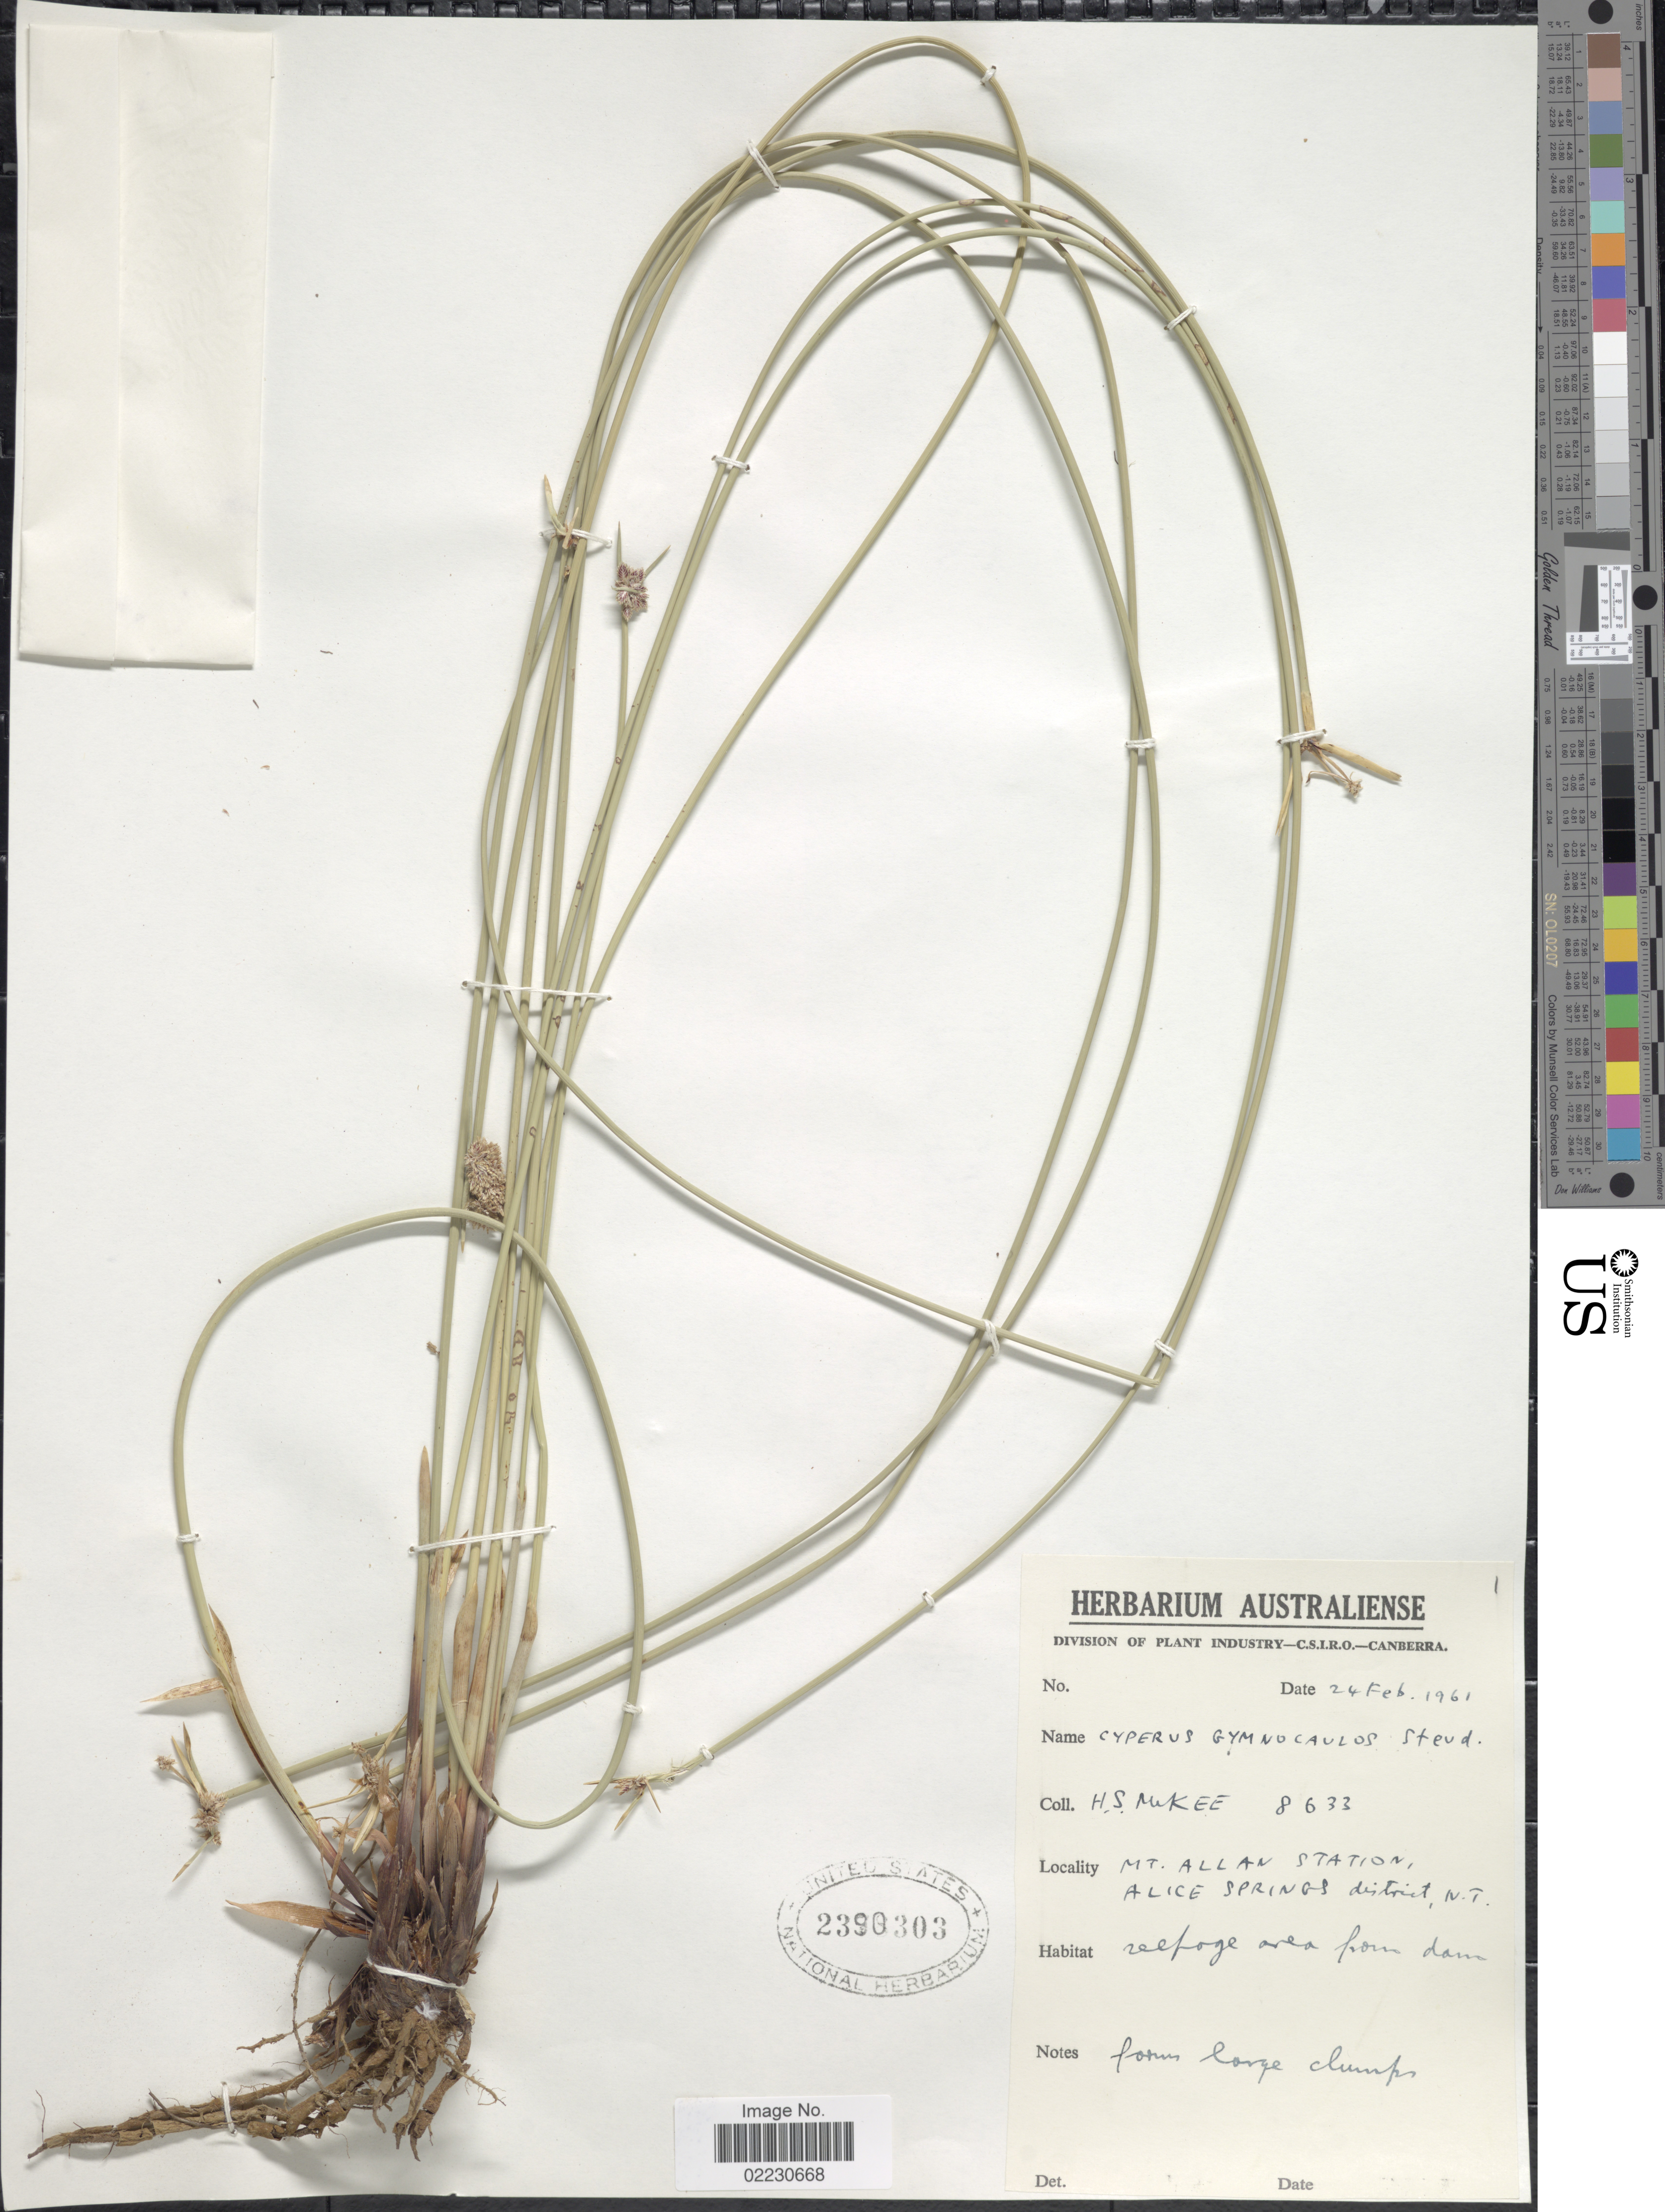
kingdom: Plantae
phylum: Tracheophyta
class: Liliopsida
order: Poales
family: Cyperaceae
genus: Cyperus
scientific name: Cyperus gymnocaulos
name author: Steud.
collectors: Mukee, H.S.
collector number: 8633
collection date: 1961-02-24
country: Australia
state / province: Northern Territory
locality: Mt. Allan Station, Alice Springs district, N.T.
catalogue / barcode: US 2380303